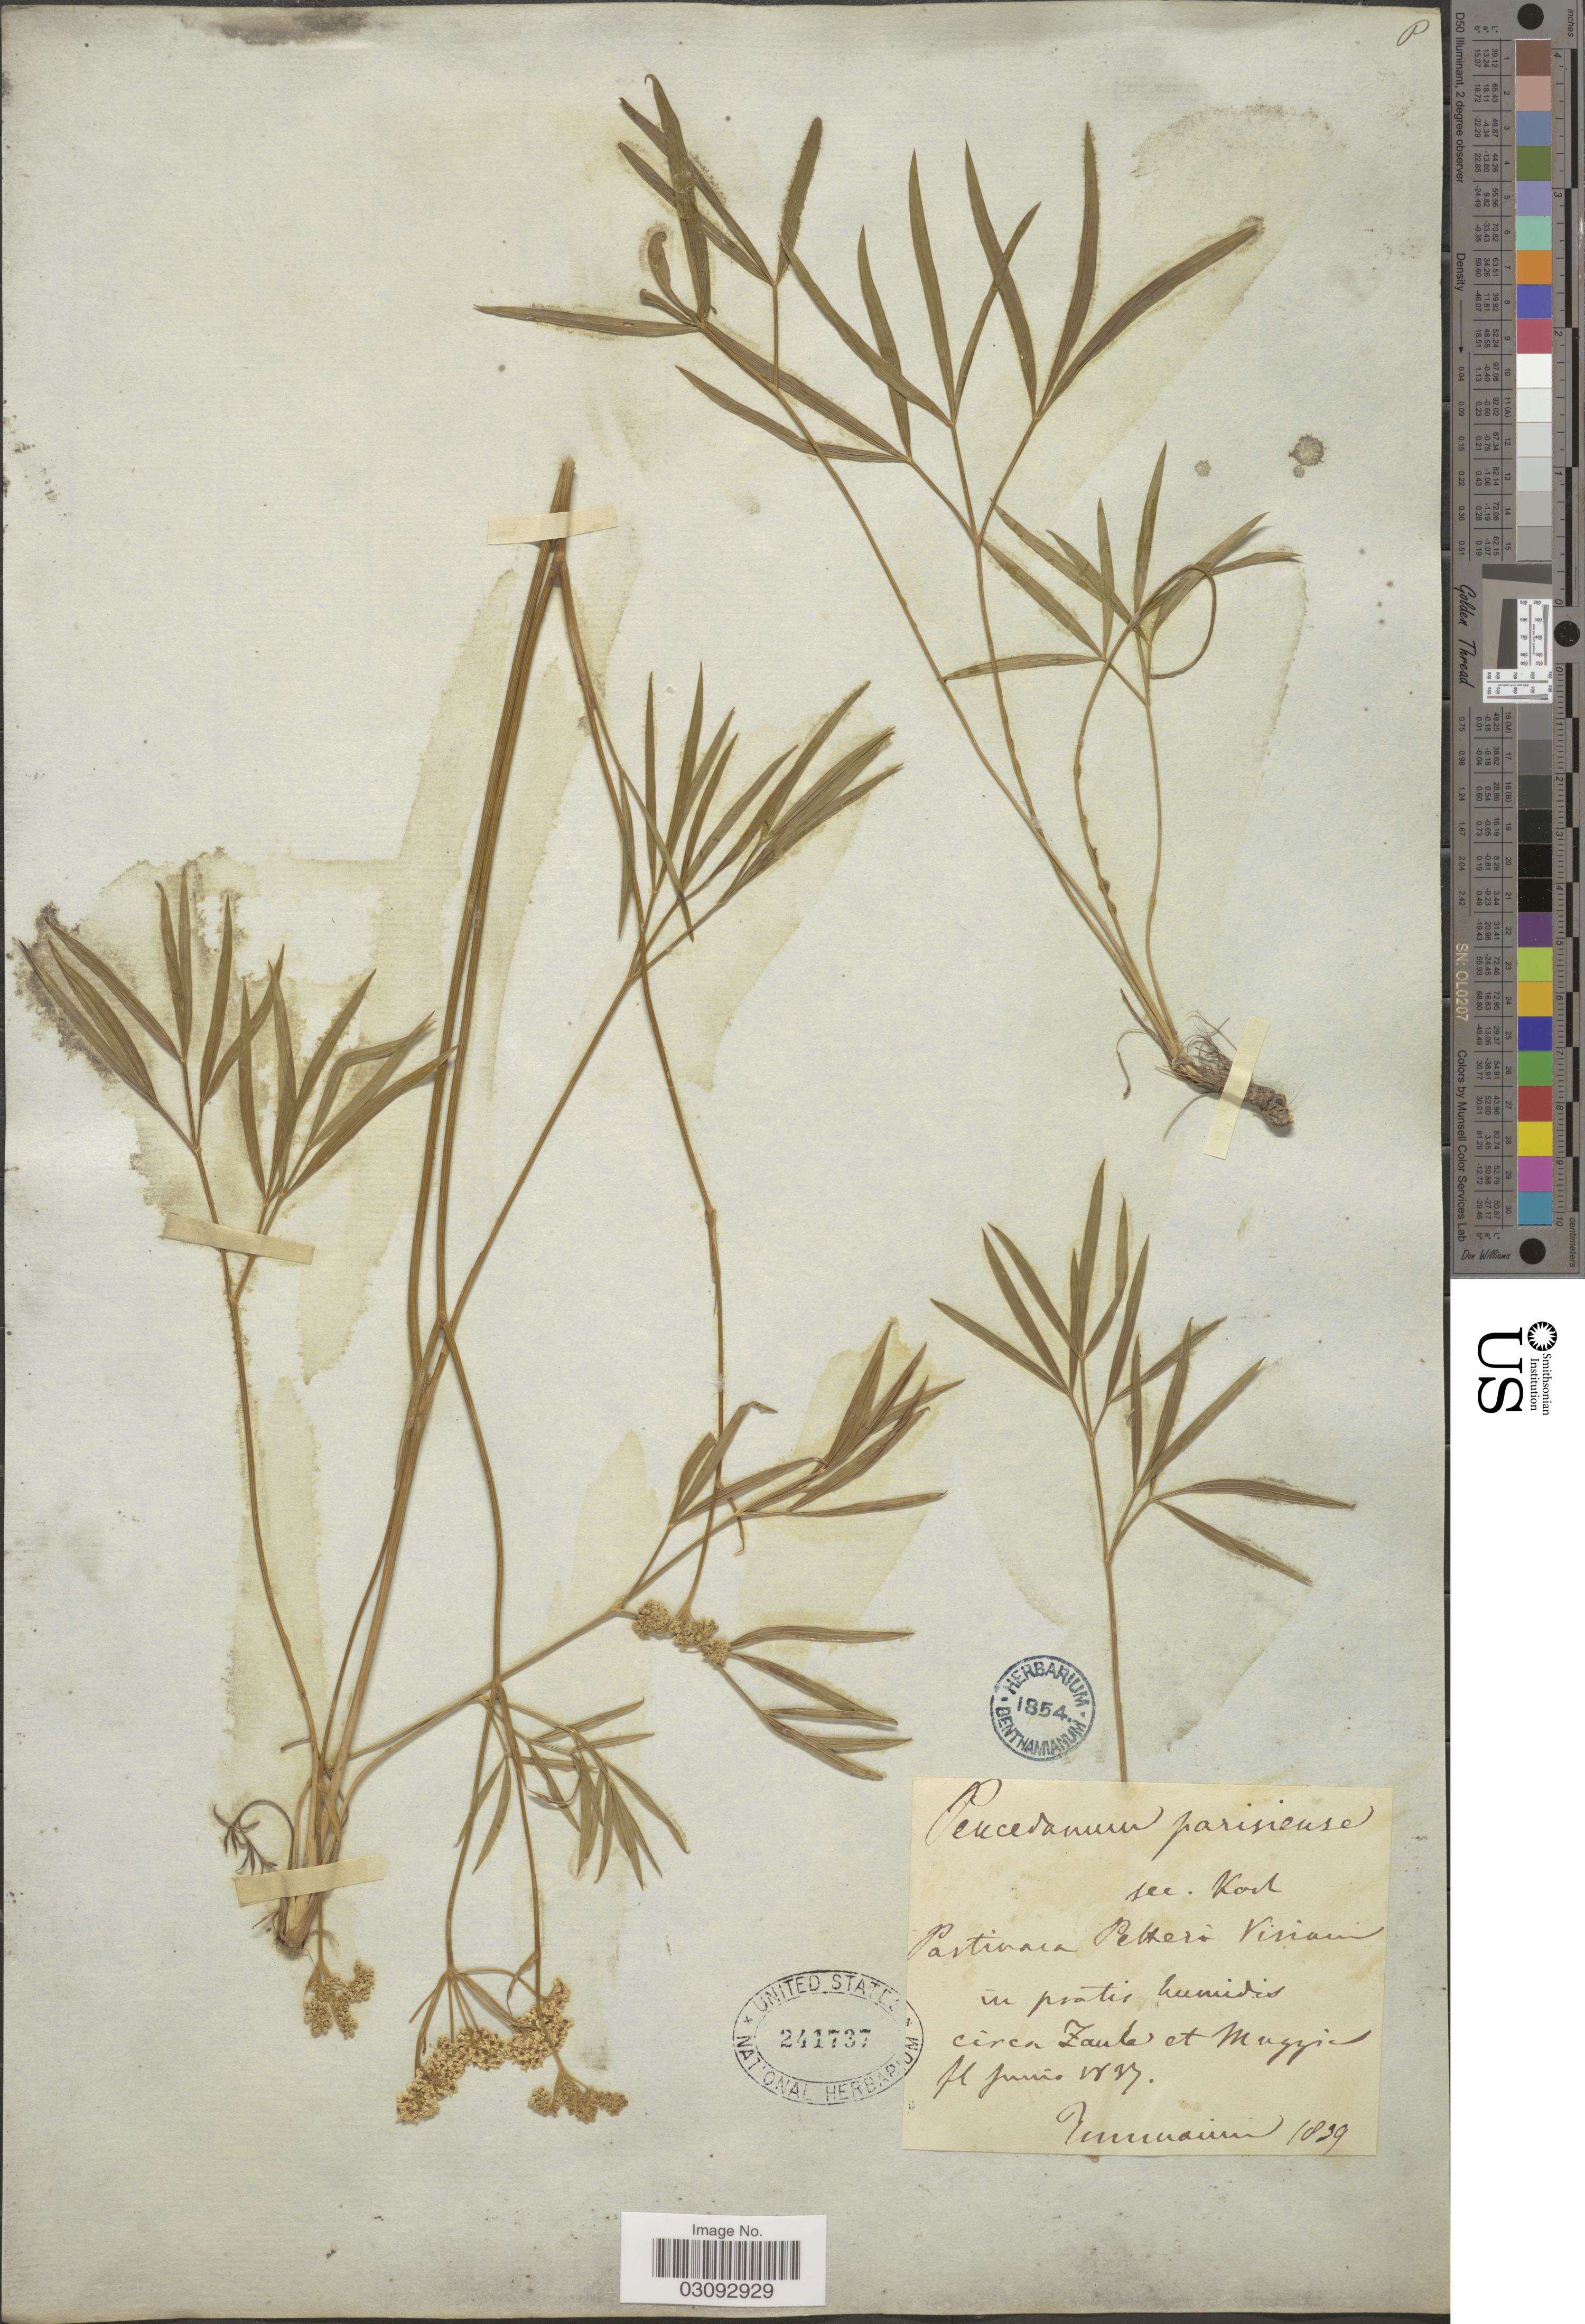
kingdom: Plantae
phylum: Tracheophyta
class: Magnoliopsida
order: Apiales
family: Apiaceae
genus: Peucedanum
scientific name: Peucedanum parisiense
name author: DC.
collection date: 1839-06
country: Italy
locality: In pratis humidis circa Zaule et Maggia [interpreted].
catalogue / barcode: US 241737